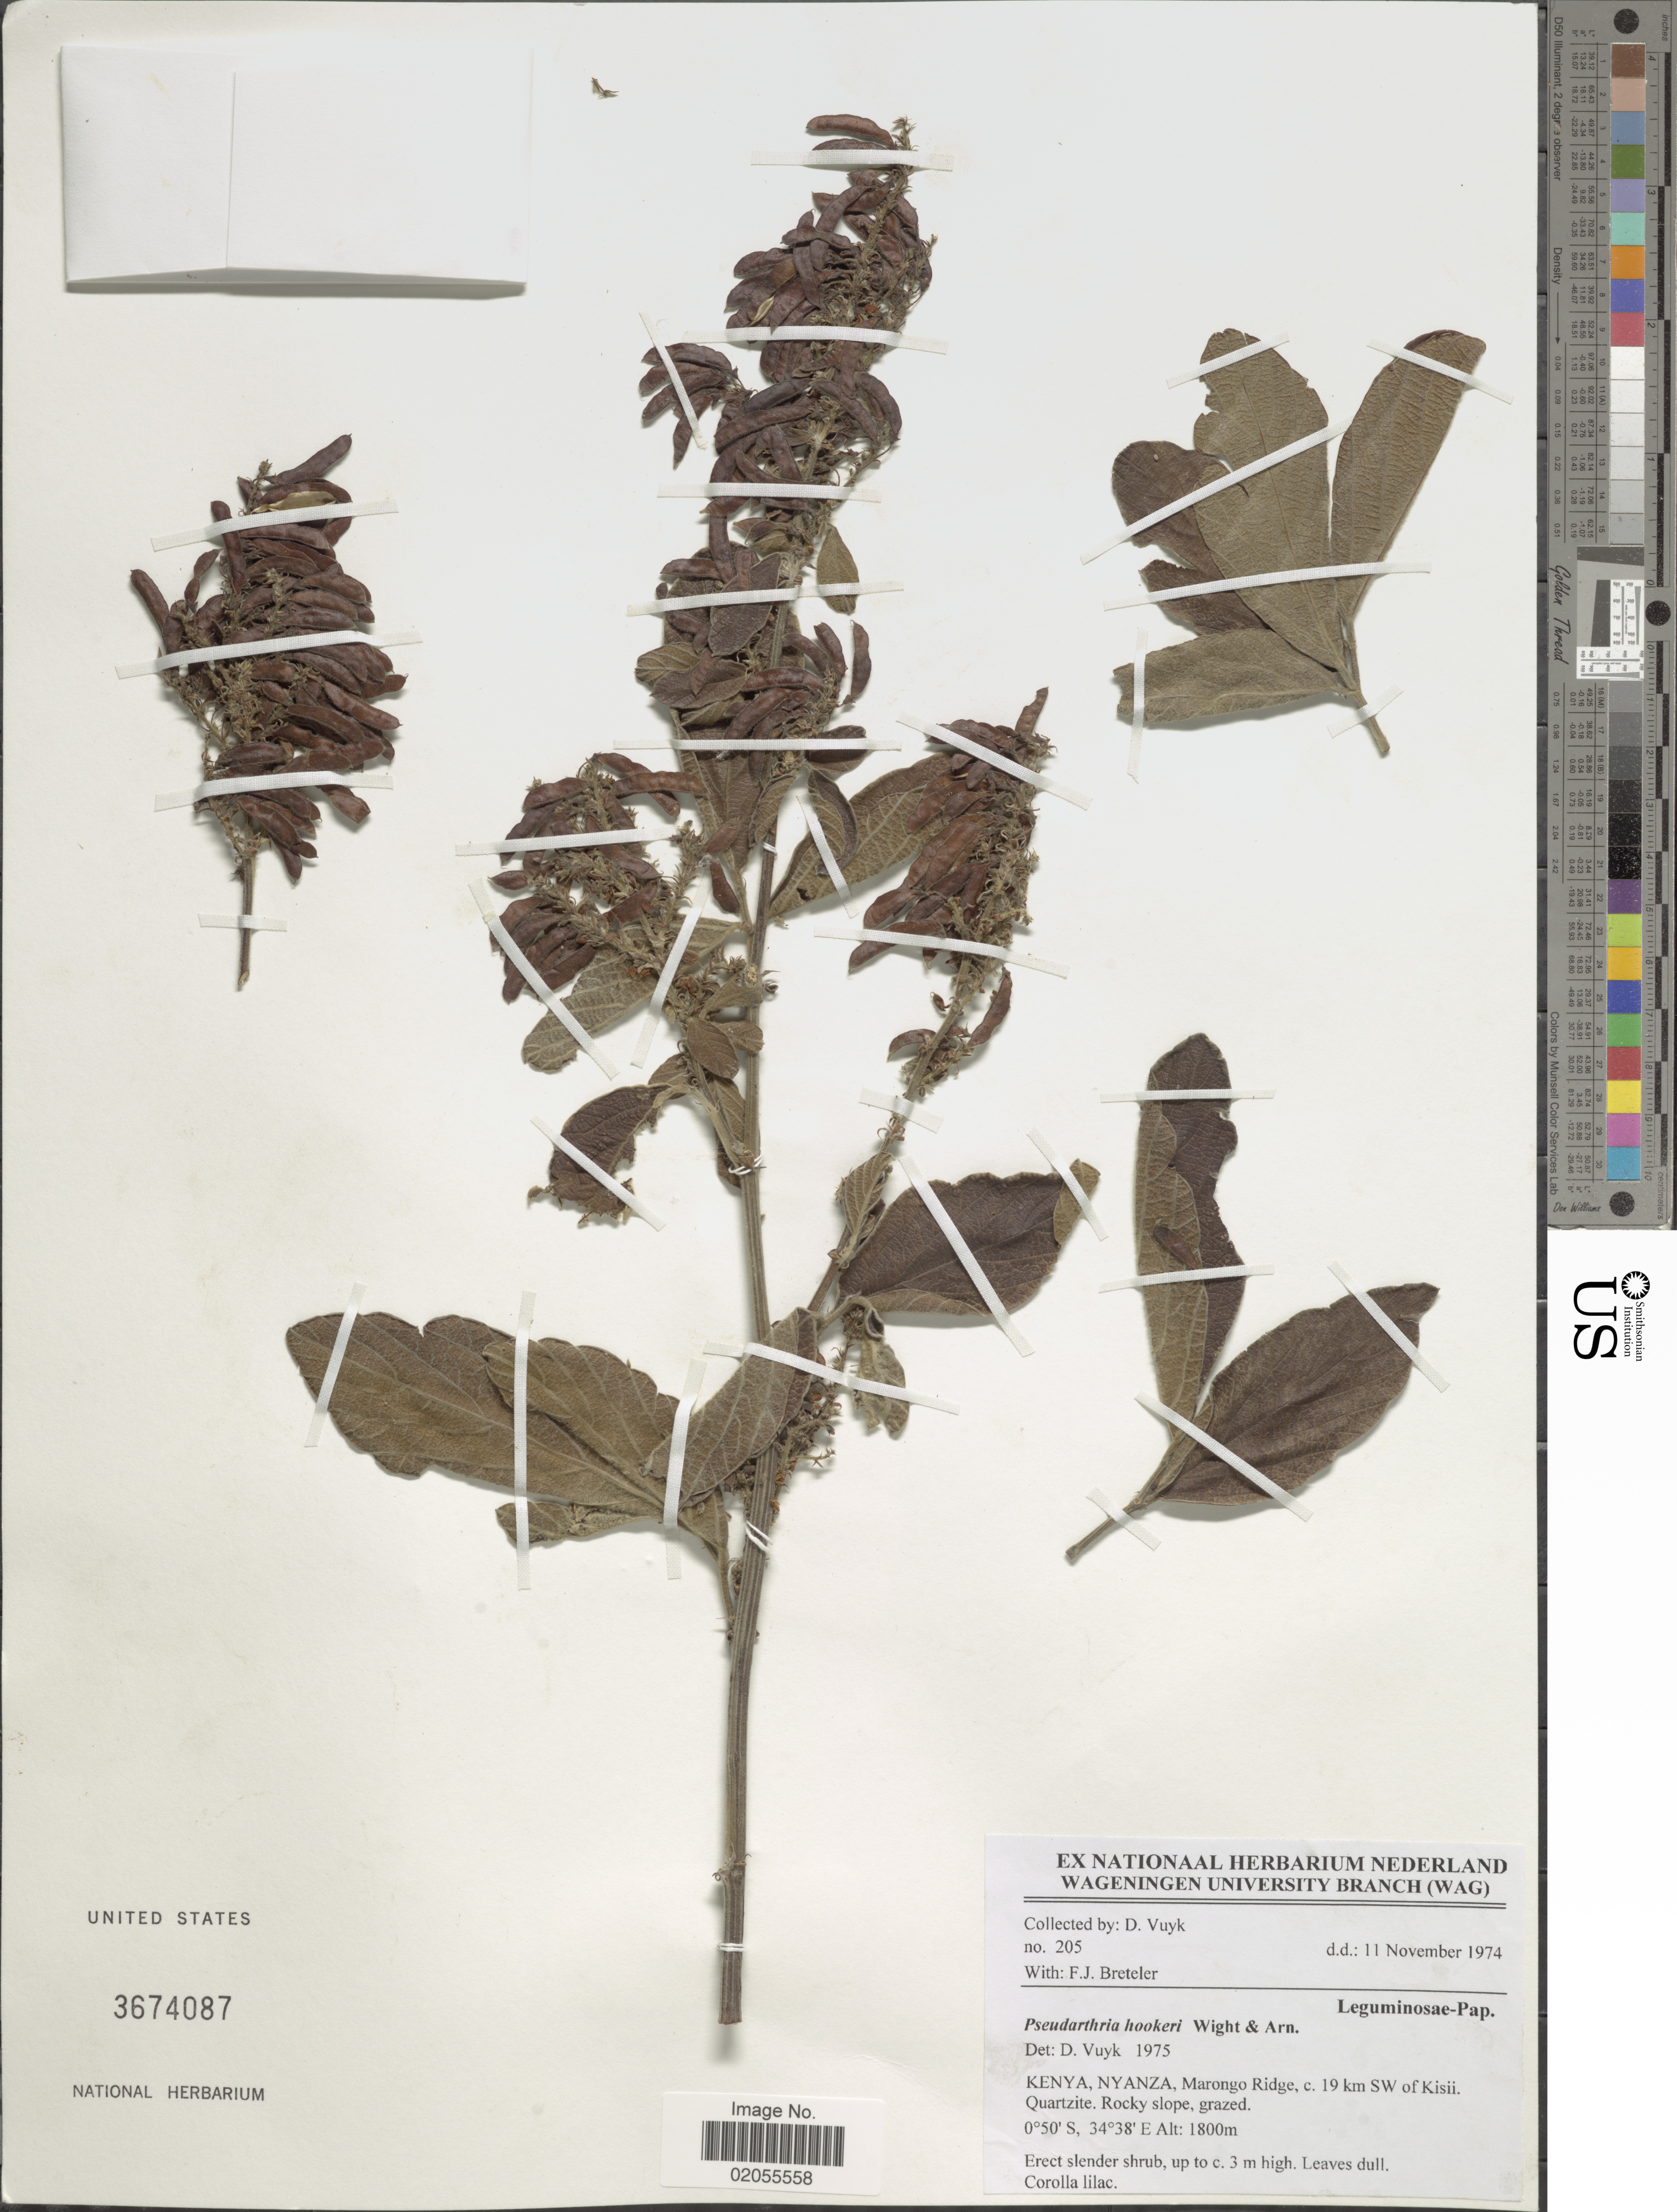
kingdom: Plantae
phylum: Tracheophyta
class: Magnoliopsida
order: Fabales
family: Fabaceae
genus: Pseudarthria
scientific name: Pseudarthria hookeri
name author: Wight & Arn.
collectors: D. Vuyk & F. J. Breteler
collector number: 205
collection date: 1974-11-11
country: Kenya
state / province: Kisii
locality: Marongo Ridge, c. 19 km SW of Kisii. Nyanza.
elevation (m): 1800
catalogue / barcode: US 3674087